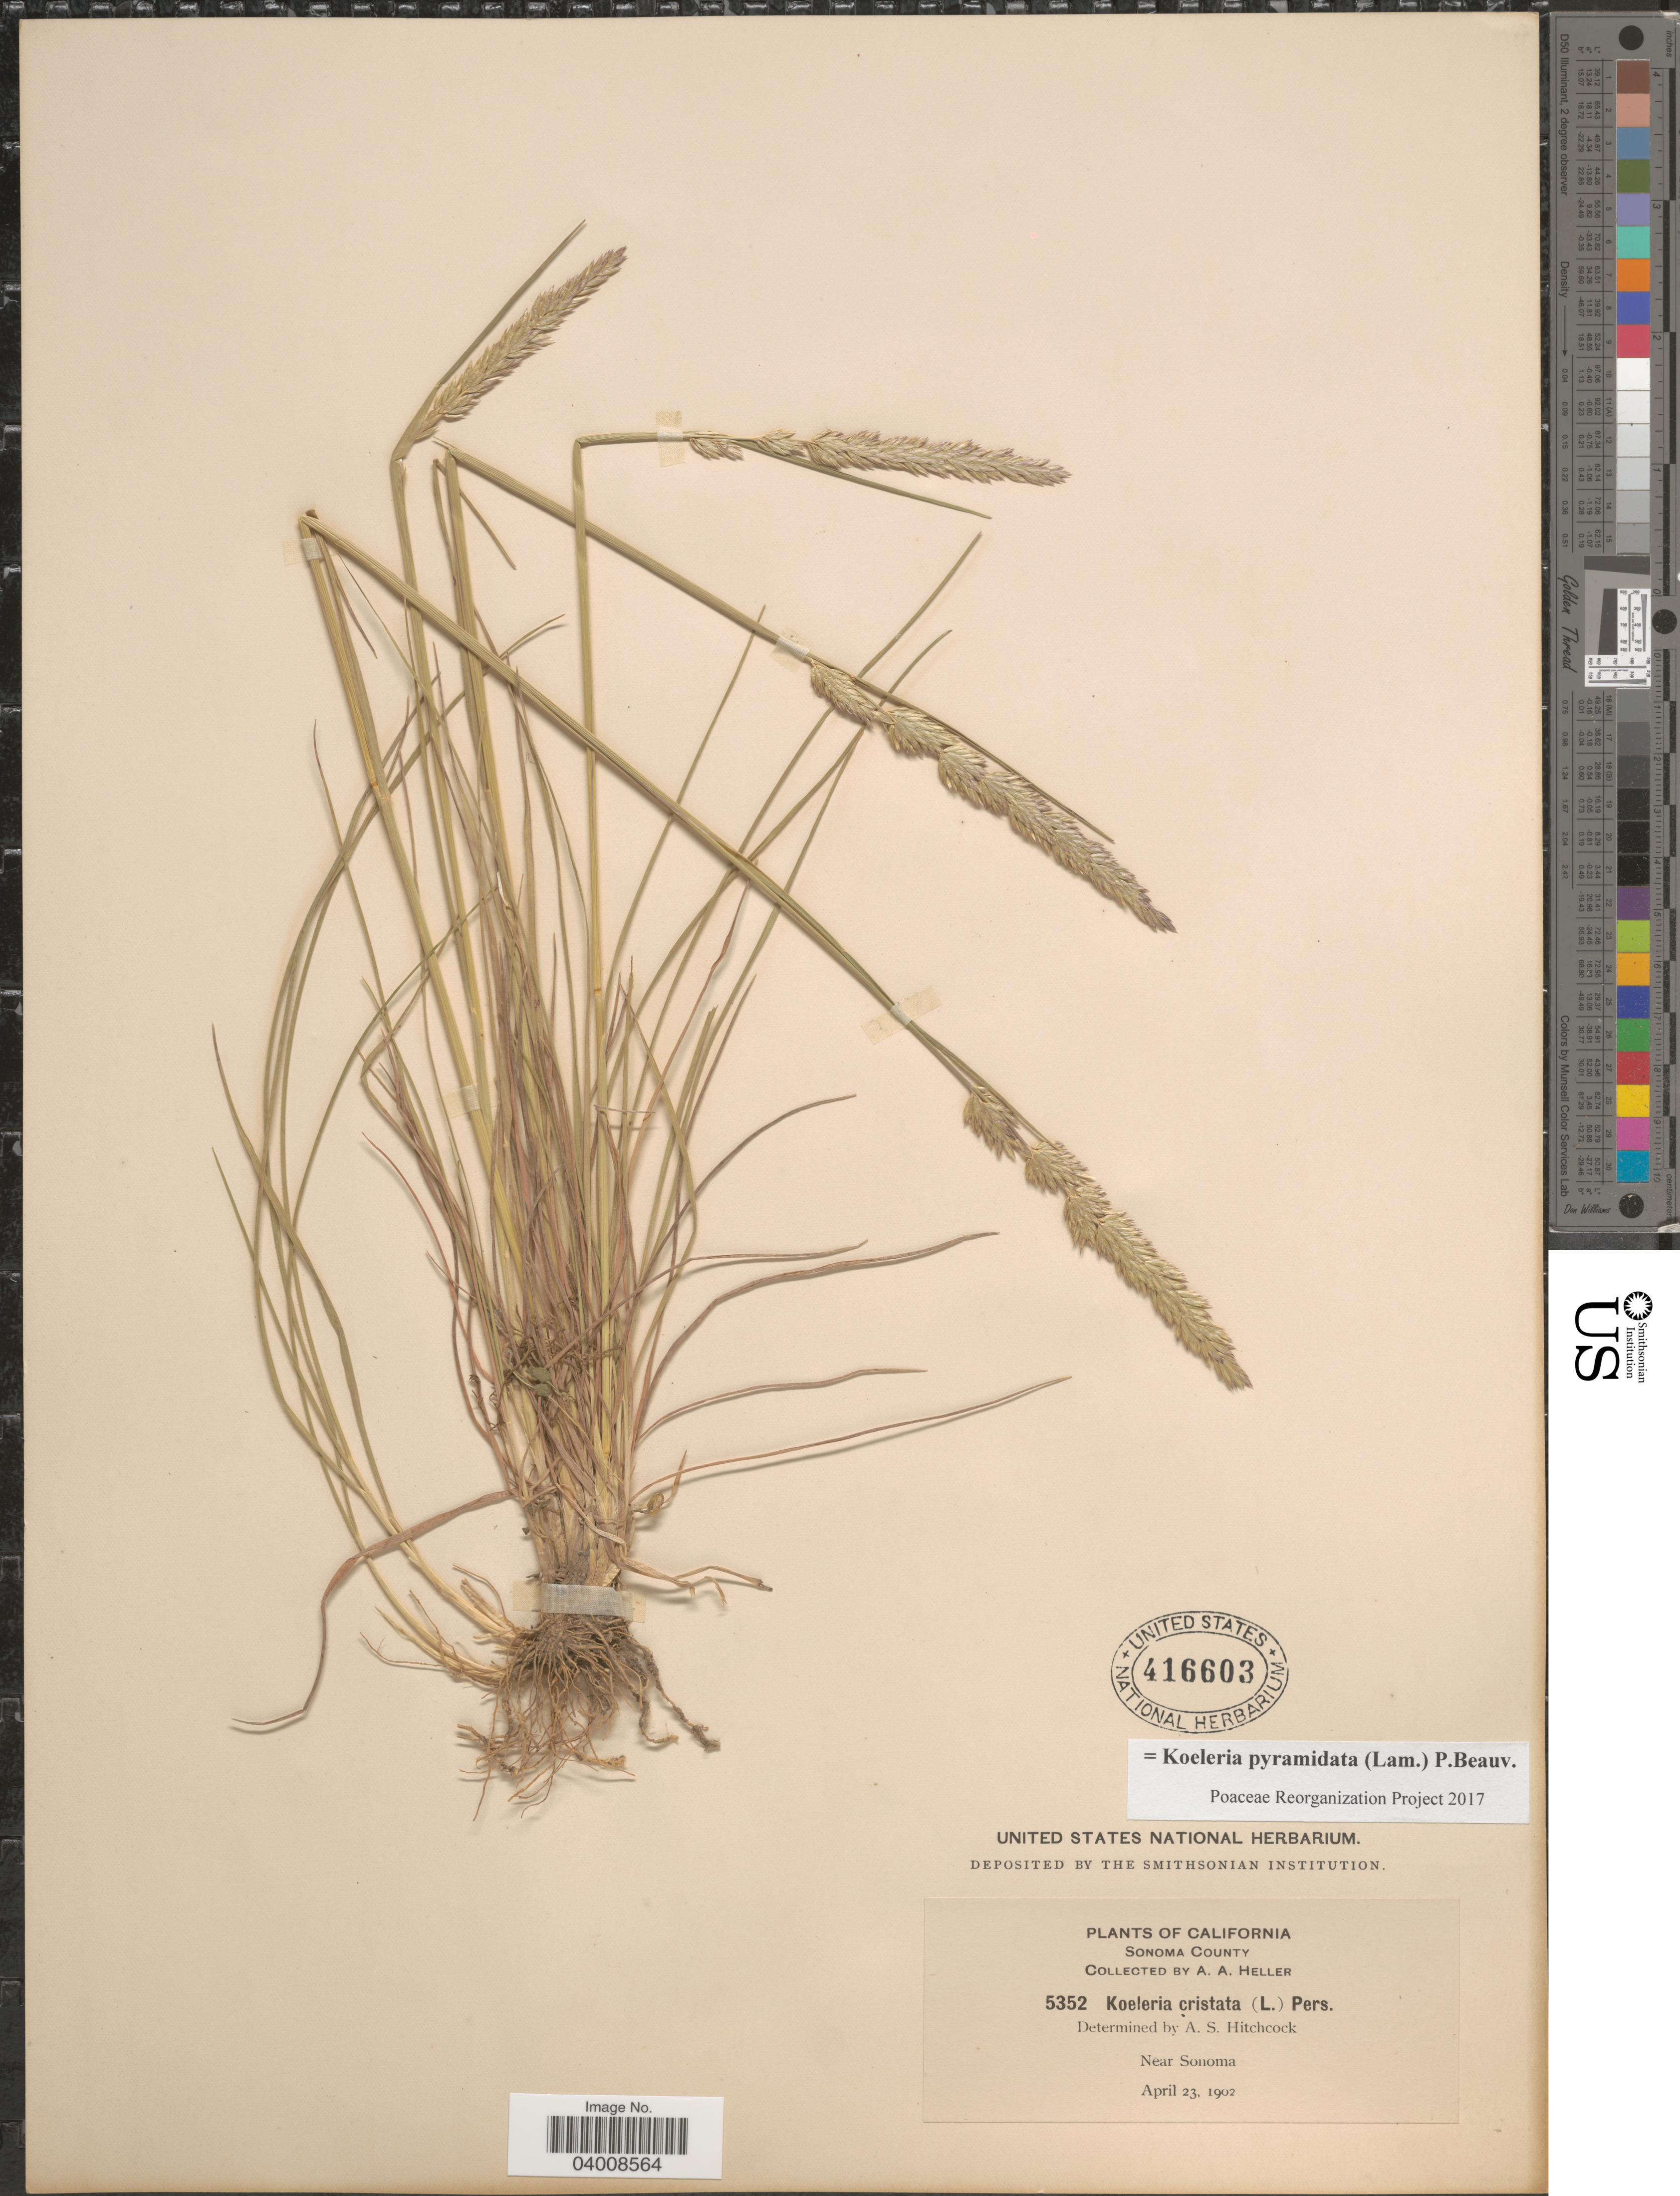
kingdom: Plantae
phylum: Tracheophyta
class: Liliopsida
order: Poales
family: Poaceae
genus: Koeleria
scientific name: Koeleria pyramidata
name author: (Lam.) P. Beauv.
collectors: A. A. Heller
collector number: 5352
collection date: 1902-04-23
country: United States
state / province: California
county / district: Sonoma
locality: Sonoma County. Near Sonoma.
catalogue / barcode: US 416603